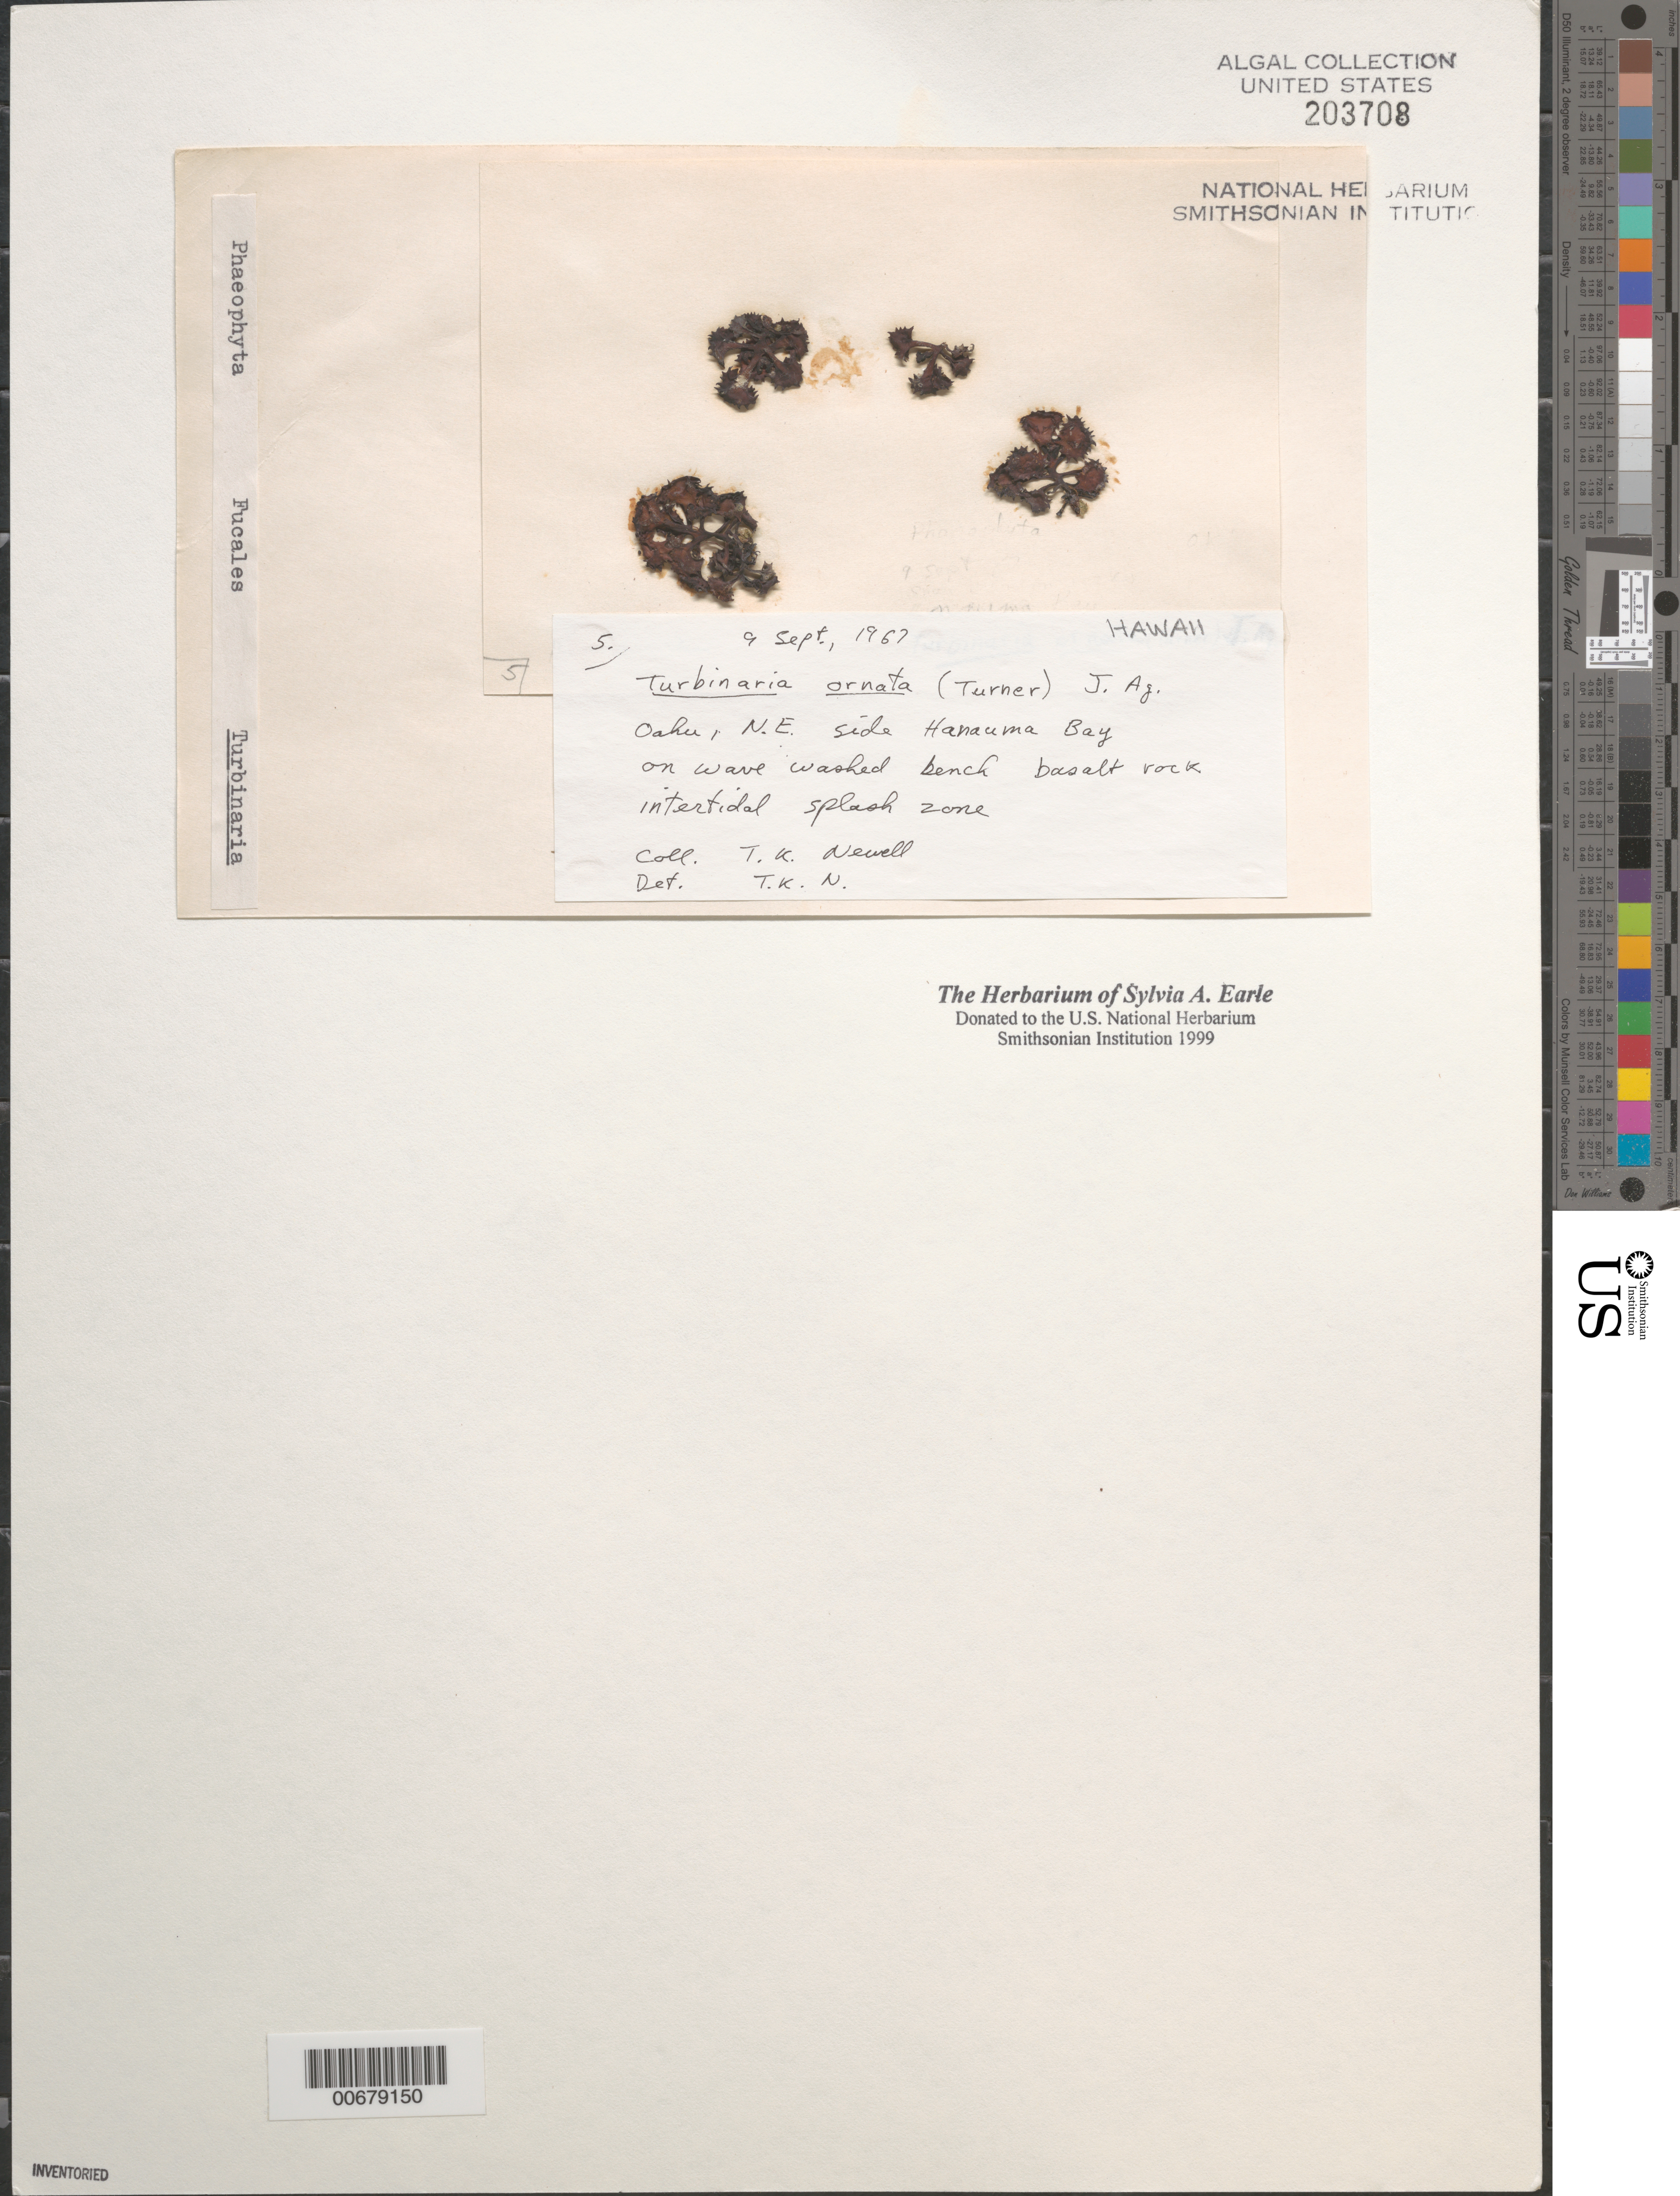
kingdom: Chromista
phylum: Ochrophyta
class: Phaeophyceae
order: Fucales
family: Sargassaceae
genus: Turbinaria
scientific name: Turbinaria ornata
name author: (Turner) J. Agardh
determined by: Newell, Thomas K.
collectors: T. K. Newell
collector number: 5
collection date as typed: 09 Sep 1967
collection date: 1967-09-09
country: United States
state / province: Hawaii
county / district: Honolulu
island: Oahu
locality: Hanauma Bay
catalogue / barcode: US 203708